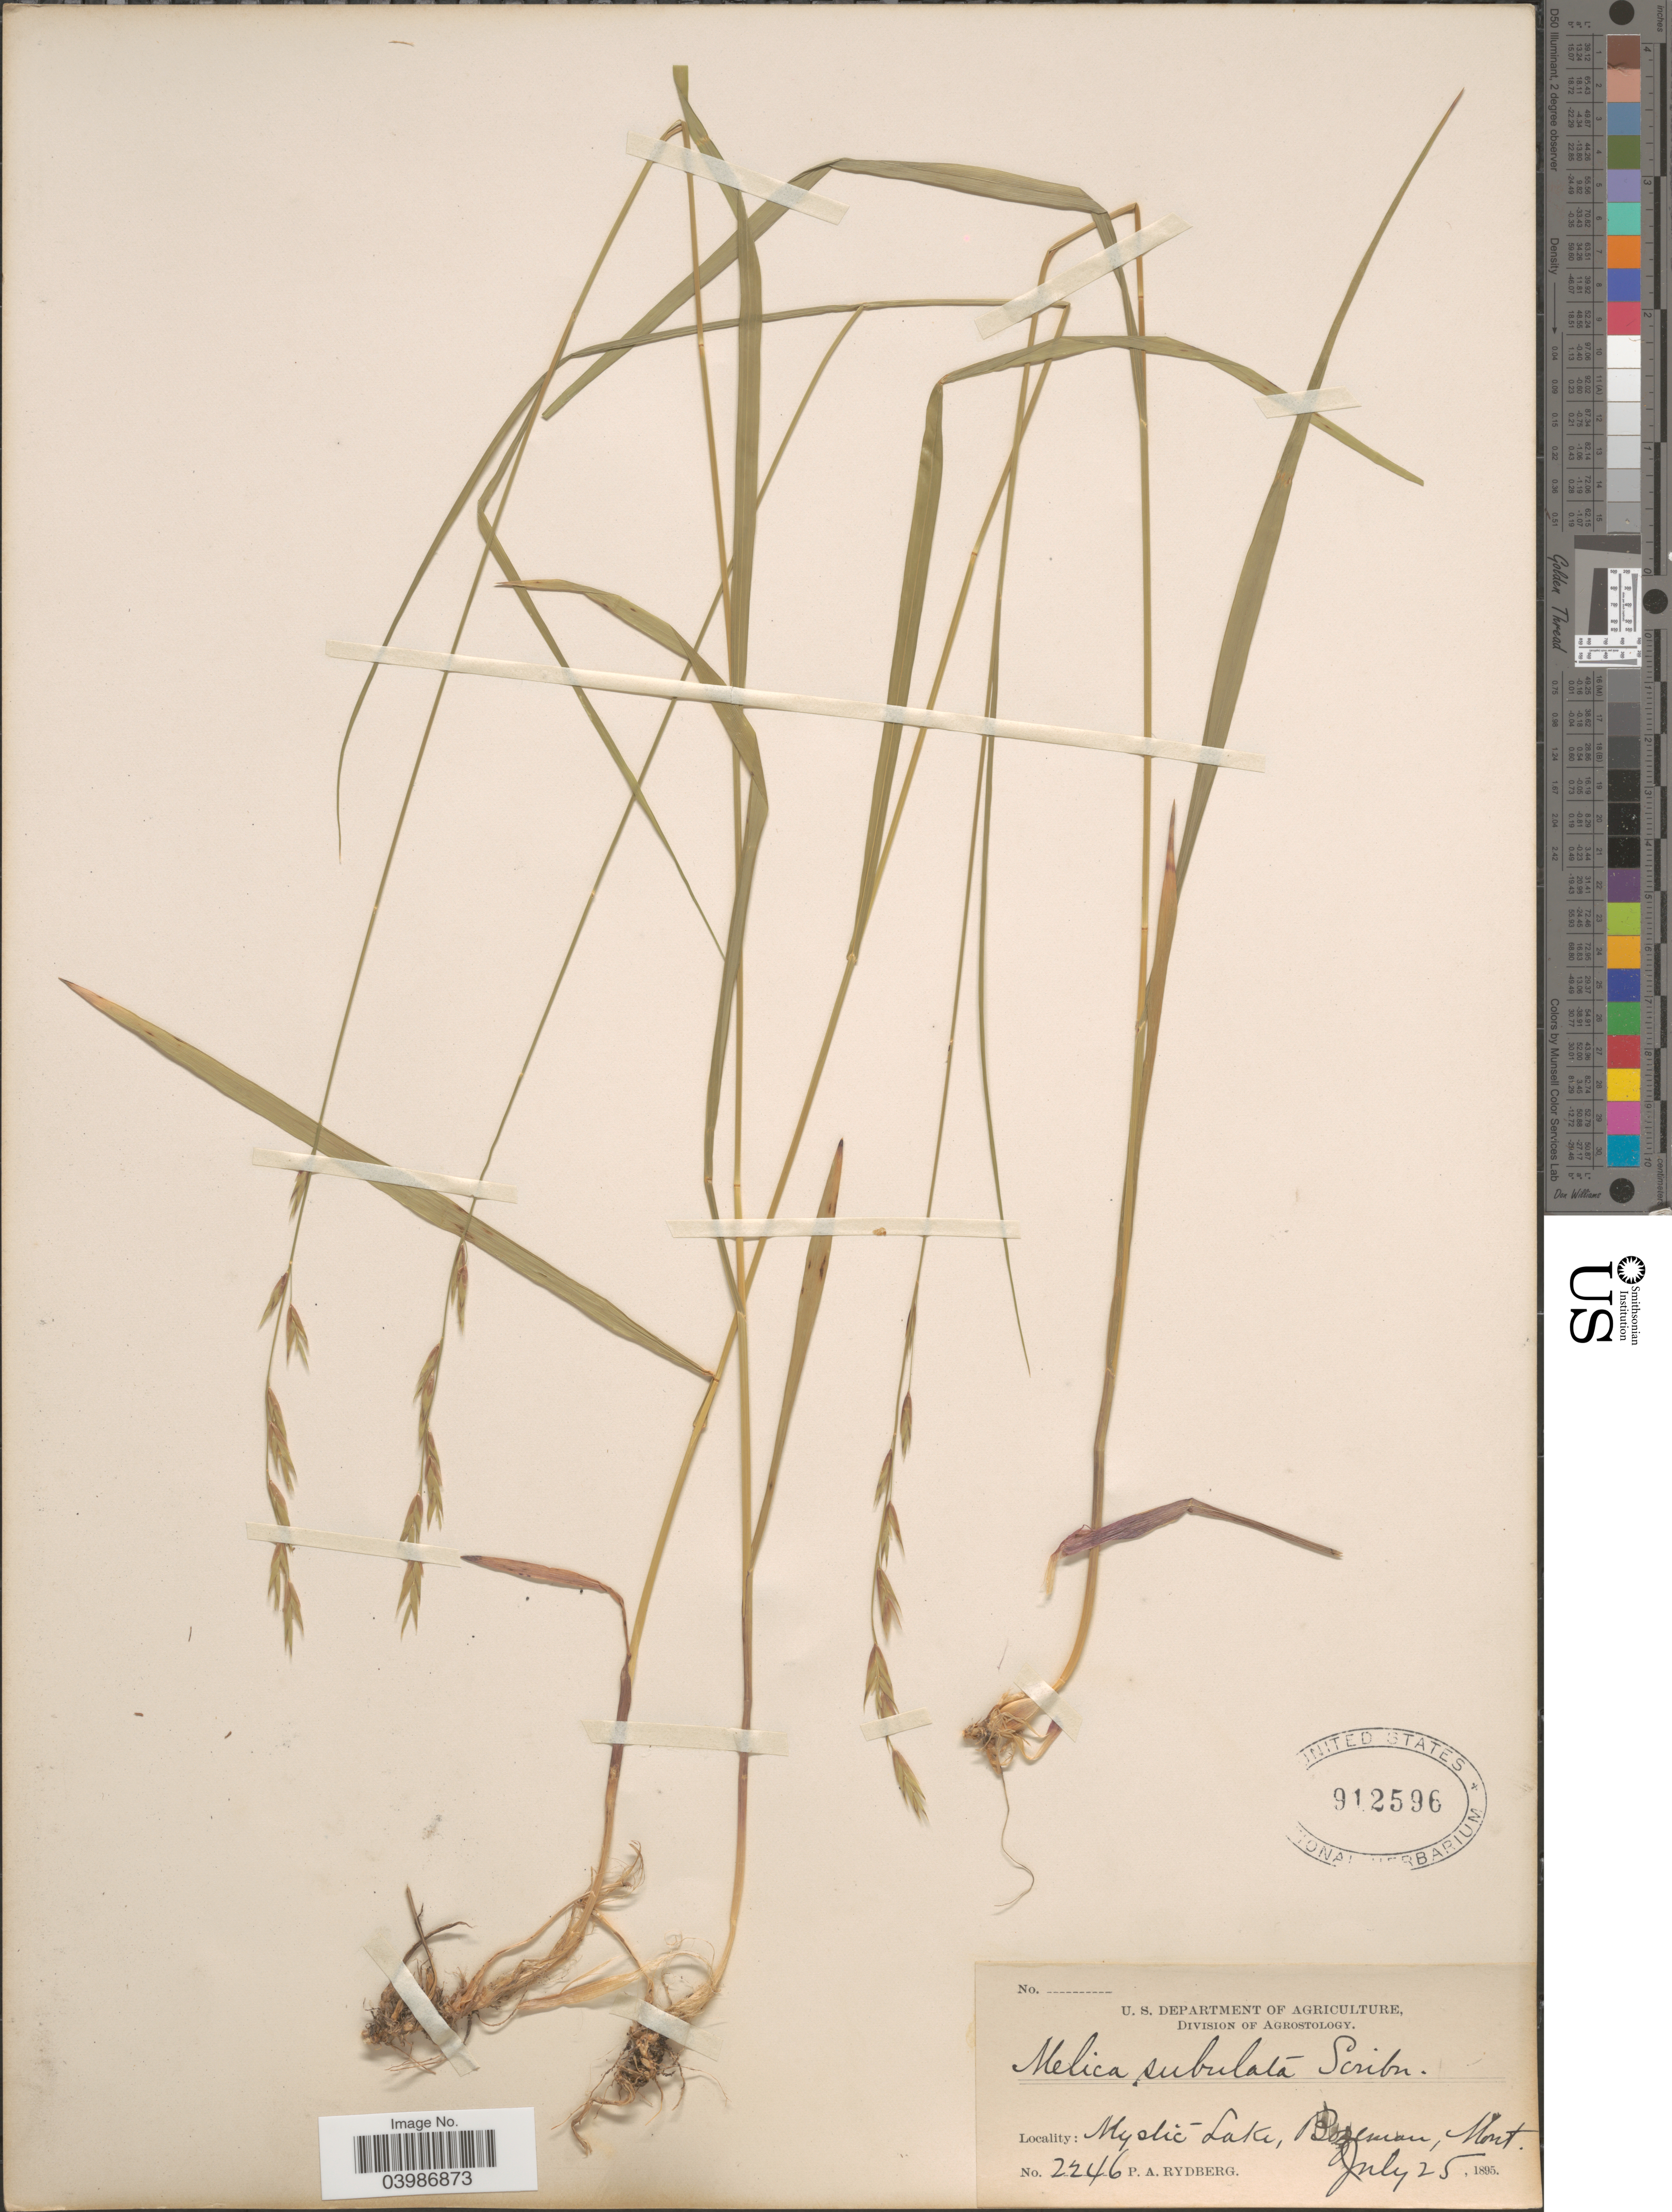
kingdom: Plantae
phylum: Tracheophyta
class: Liliopsida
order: Poales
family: Poaceae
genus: Melica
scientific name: Melica subulata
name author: (Griseb.) Scribn.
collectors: P. A. Rydberg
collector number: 2246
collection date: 1895-07-25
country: United States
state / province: Montana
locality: Mystic Lake, Bozeman.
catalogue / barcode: US 912596